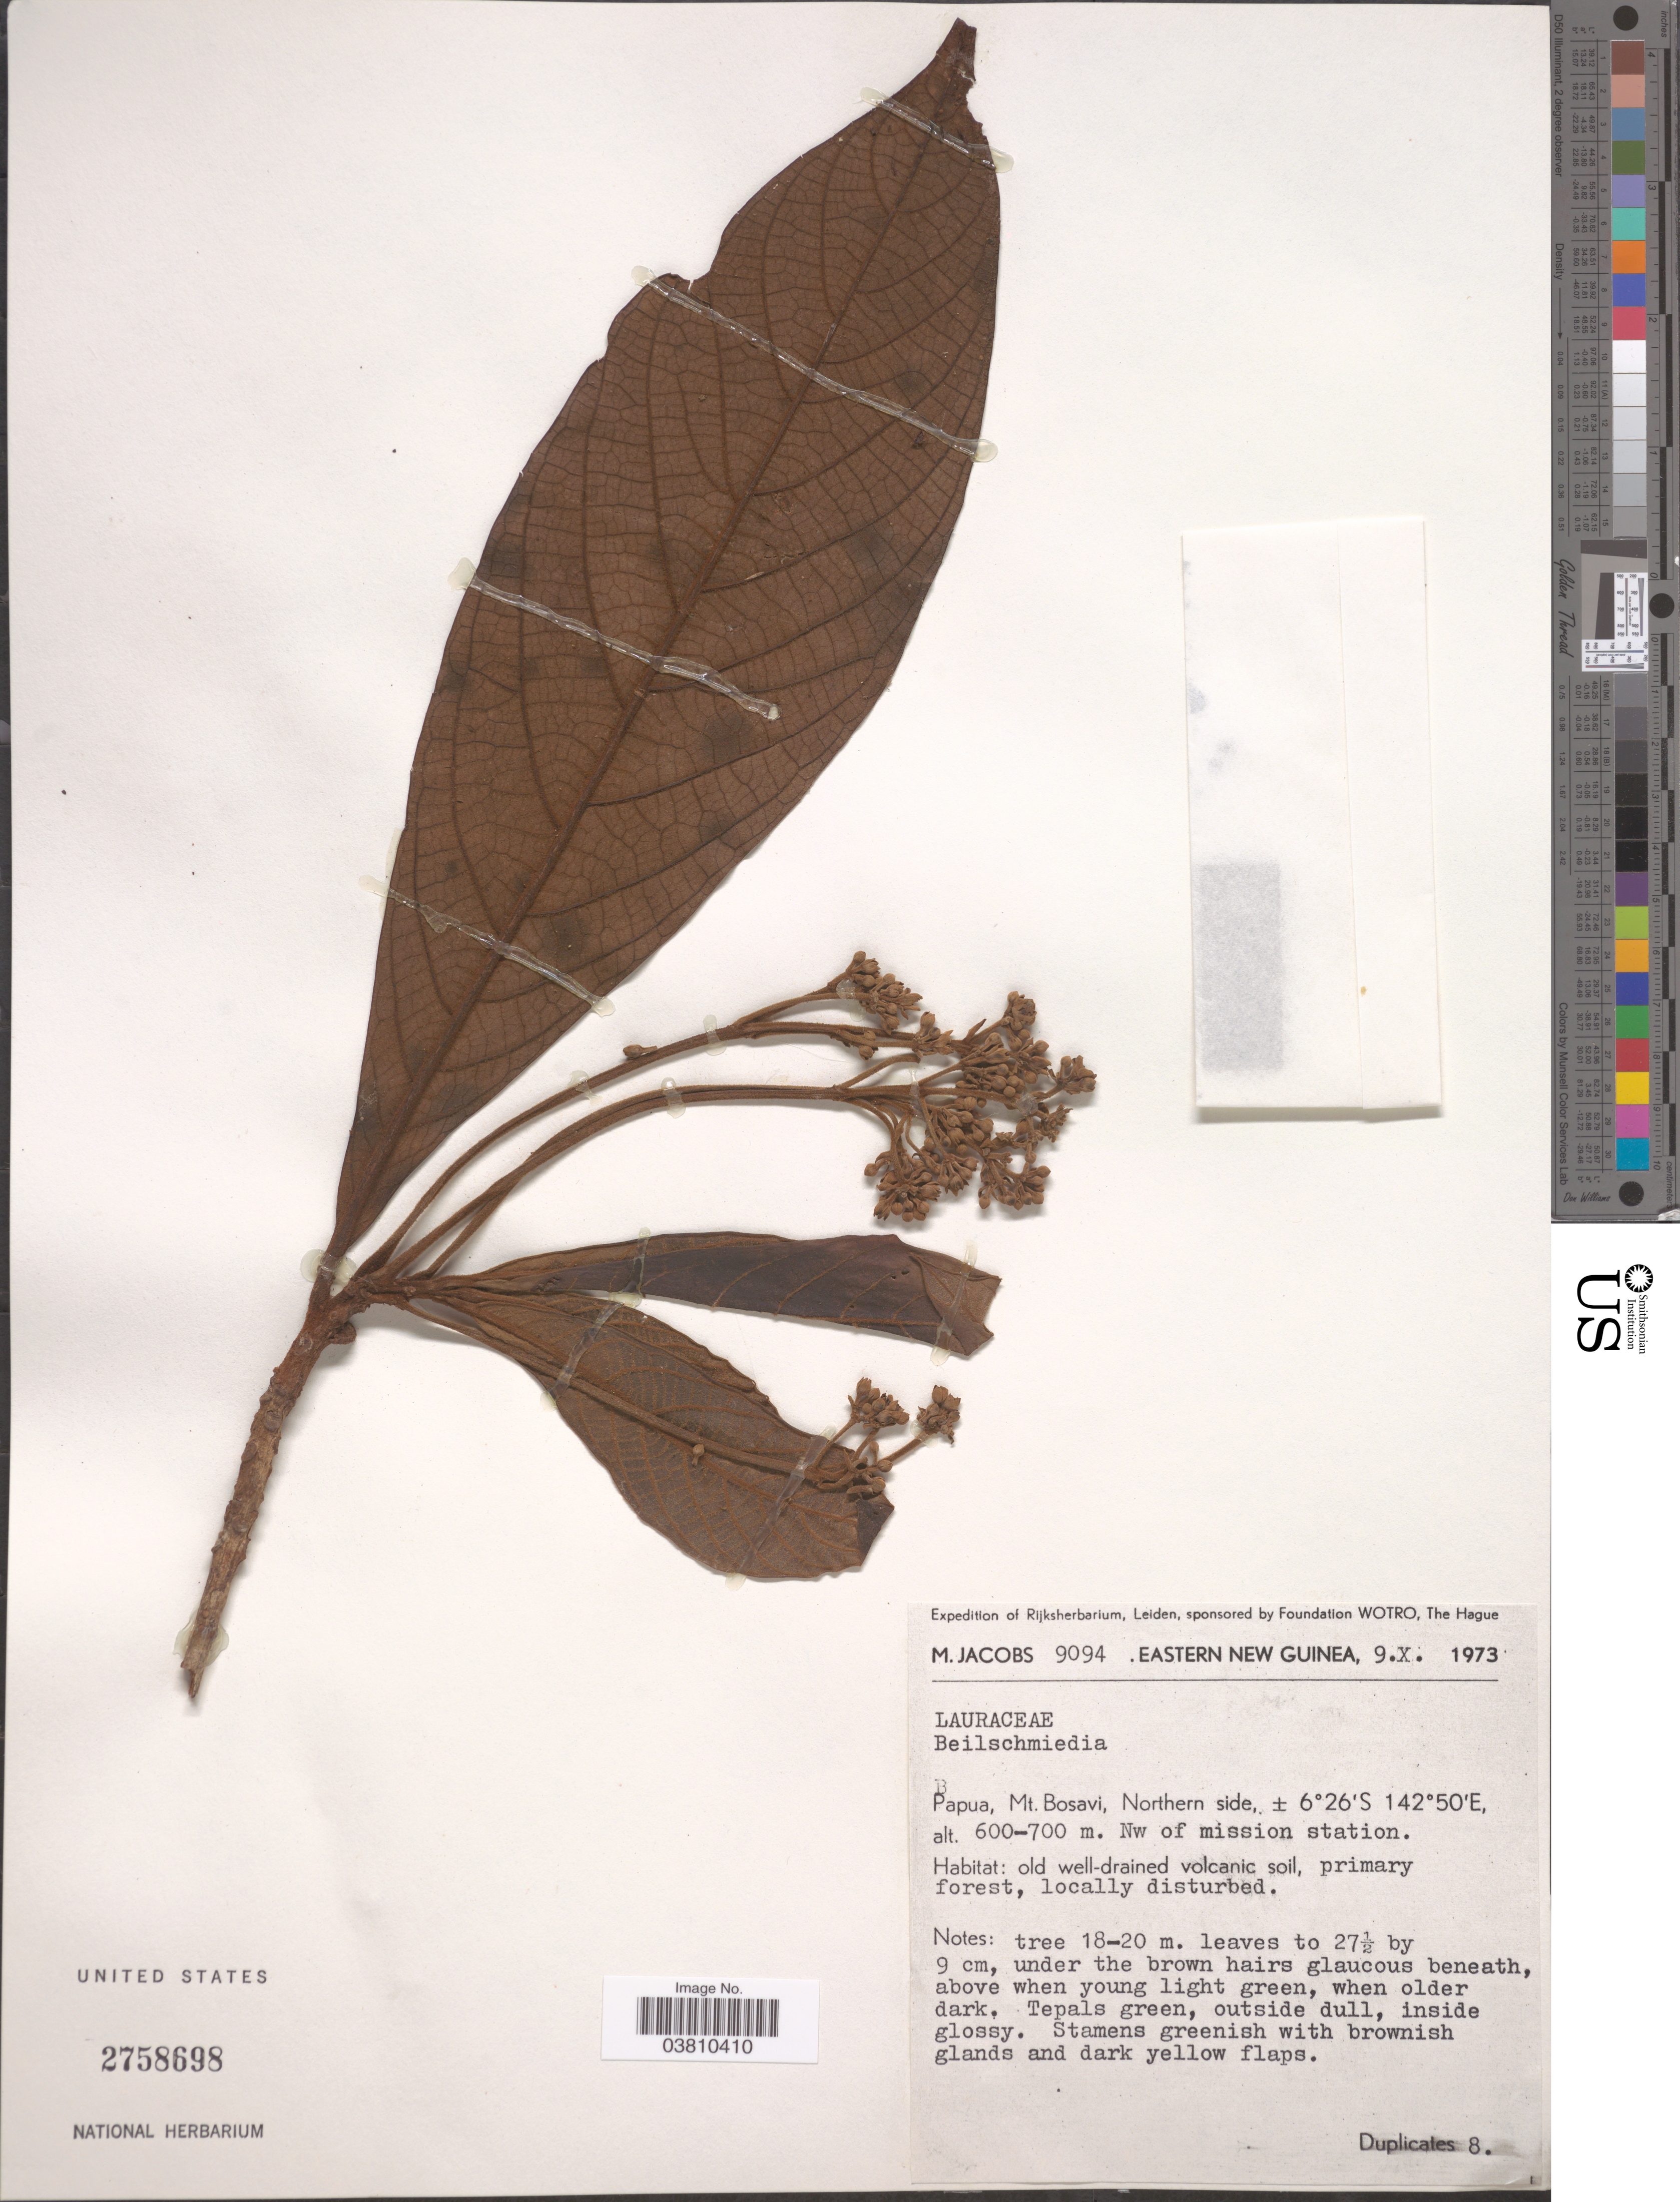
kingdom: Plantae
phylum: Tracheophyta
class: Magnoliopsida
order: Laurales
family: Lauraceae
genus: Beilschmiedia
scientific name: Beilschmiedia sp.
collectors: M. Jacobs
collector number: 9094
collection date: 1973-10-09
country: Papua New Guinea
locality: Eastern New Guinea. Papua, Mt. Bosavi, Northern side, Nw of mission station.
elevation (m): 600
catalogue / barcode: US 2758698